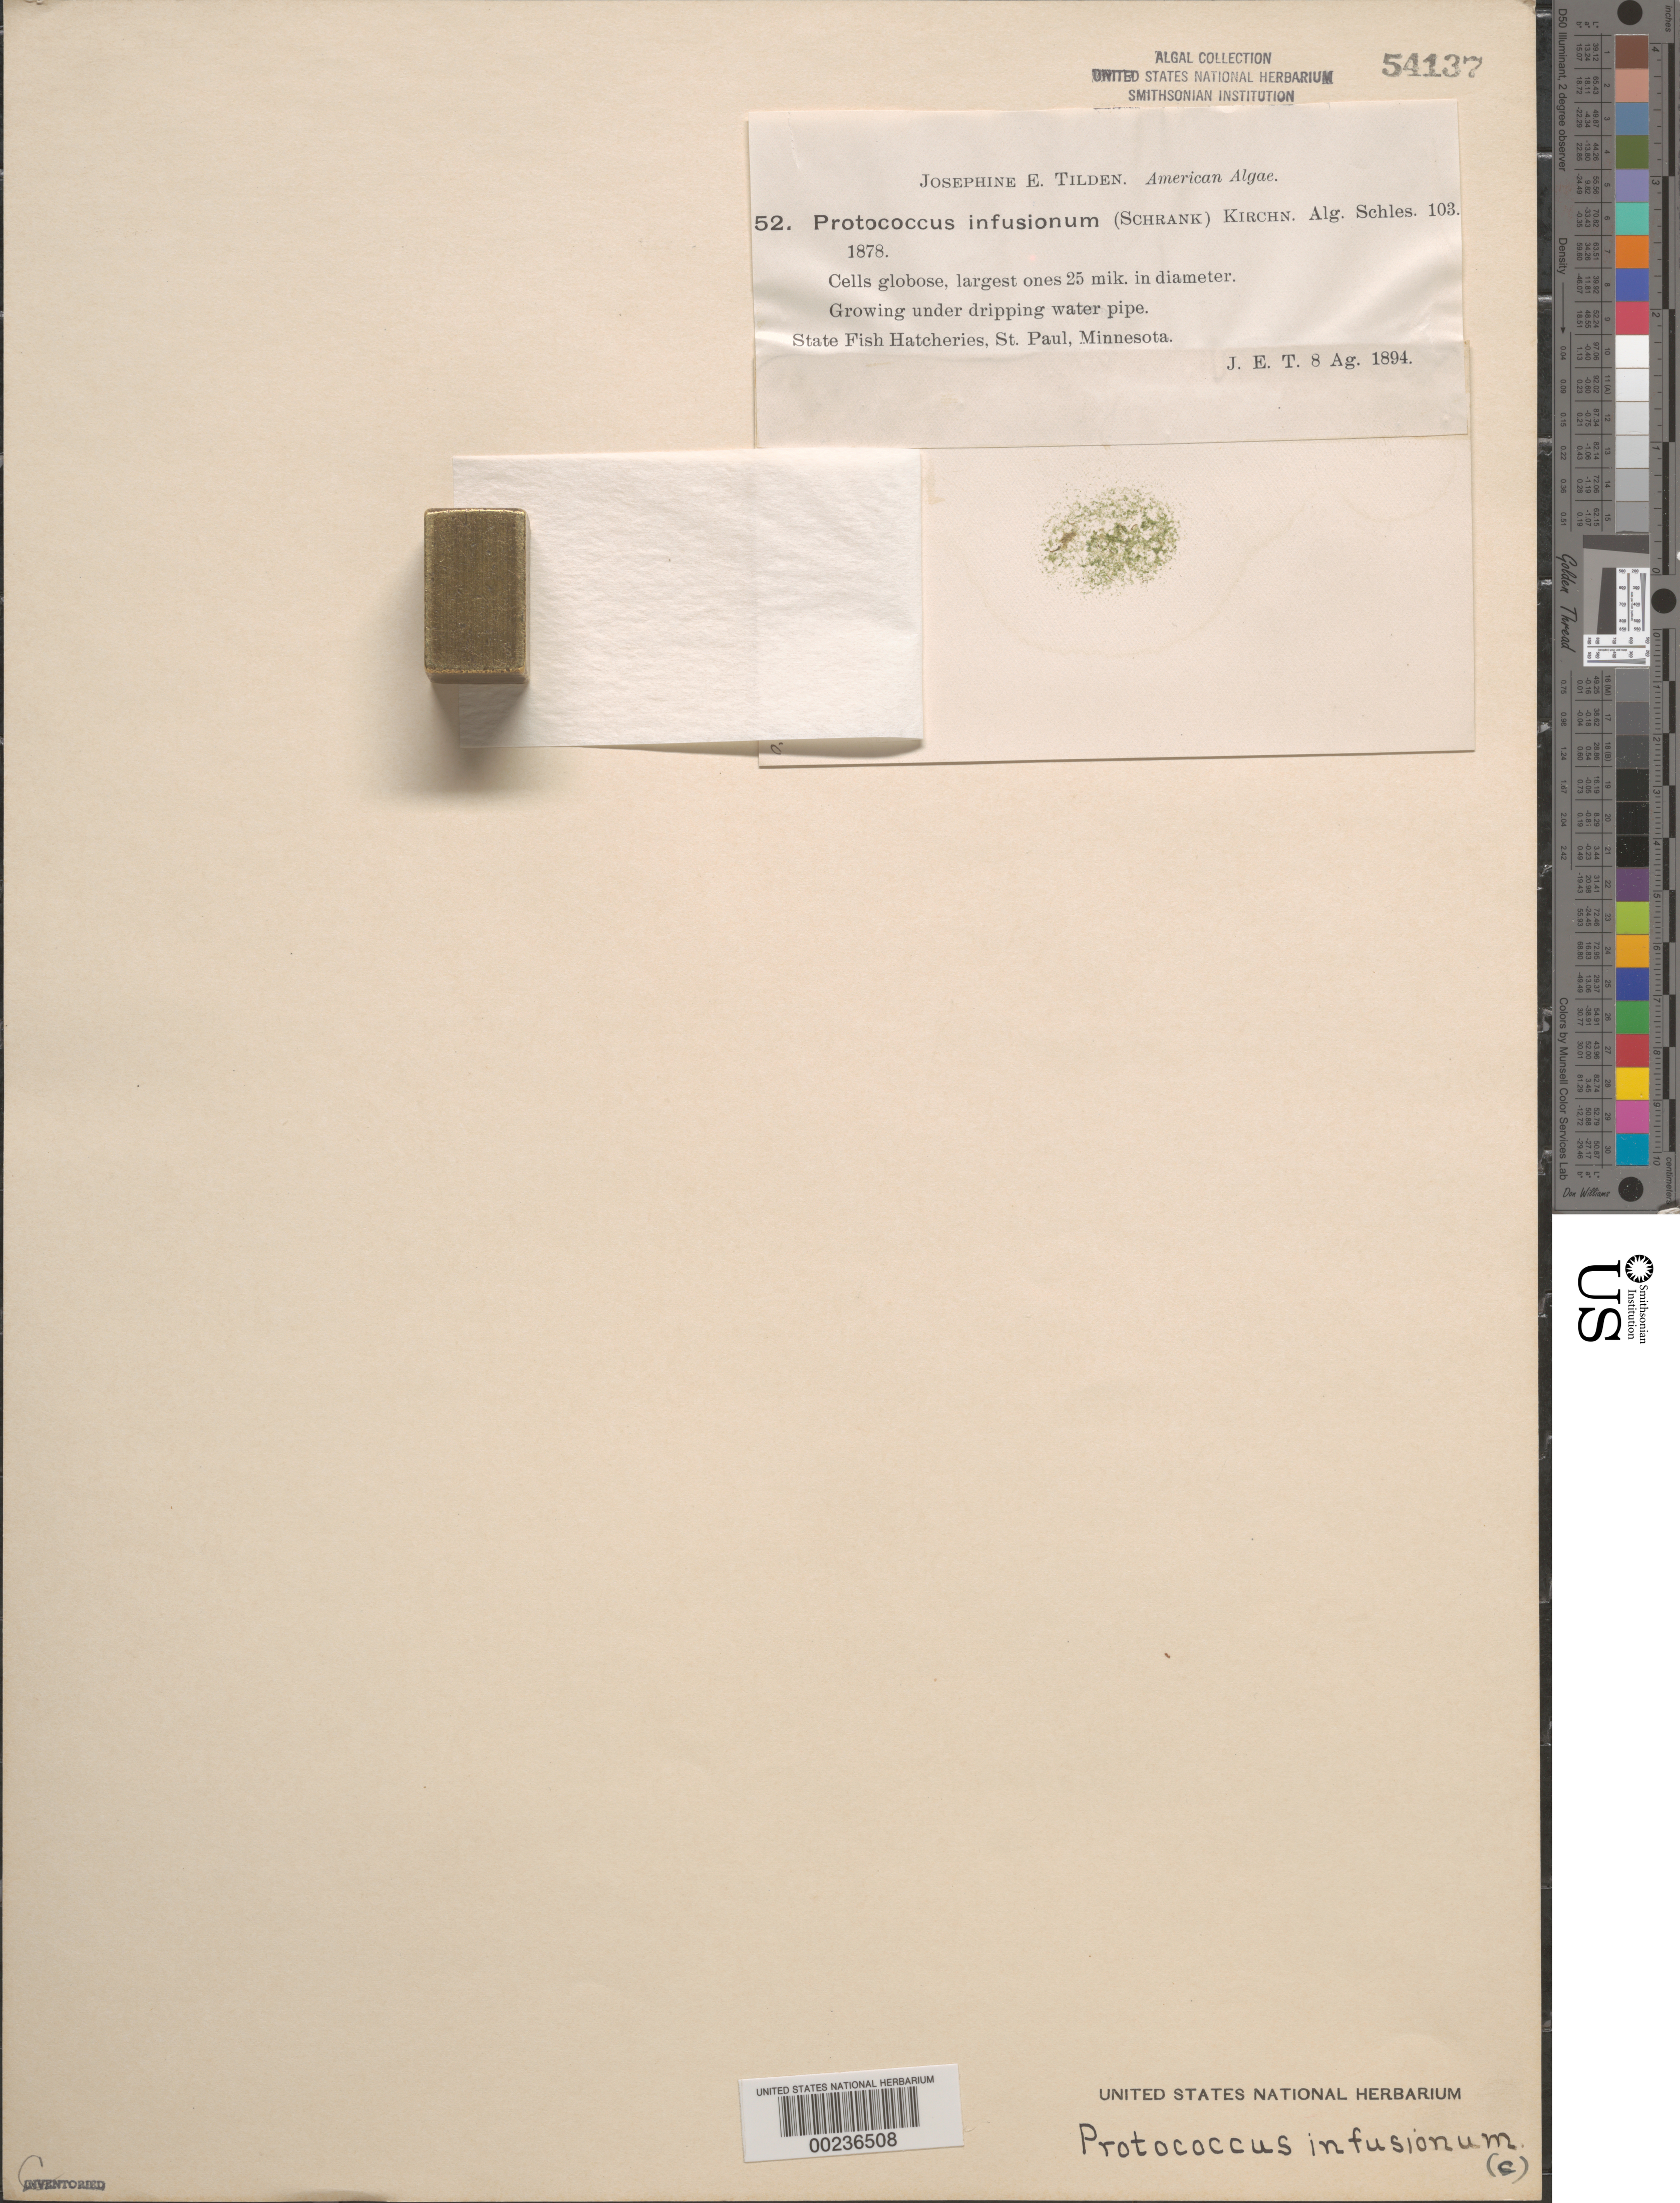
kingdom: Plantae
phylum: Chlorophyta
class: Chlorophyceae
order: Chlamydomonadales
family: Chlorococcaceae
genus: Chlorococcum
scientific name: Chlorococcum infusionum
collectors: J. E. Tilden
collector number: JET 52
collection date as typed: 08 Aug 1894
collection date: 1894-08-08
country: United States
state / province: Minnesota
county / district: Ramsey County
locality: St. Paul, State Fish Hatcheries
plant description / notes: Tilden, American Algae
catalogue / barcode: US 54137